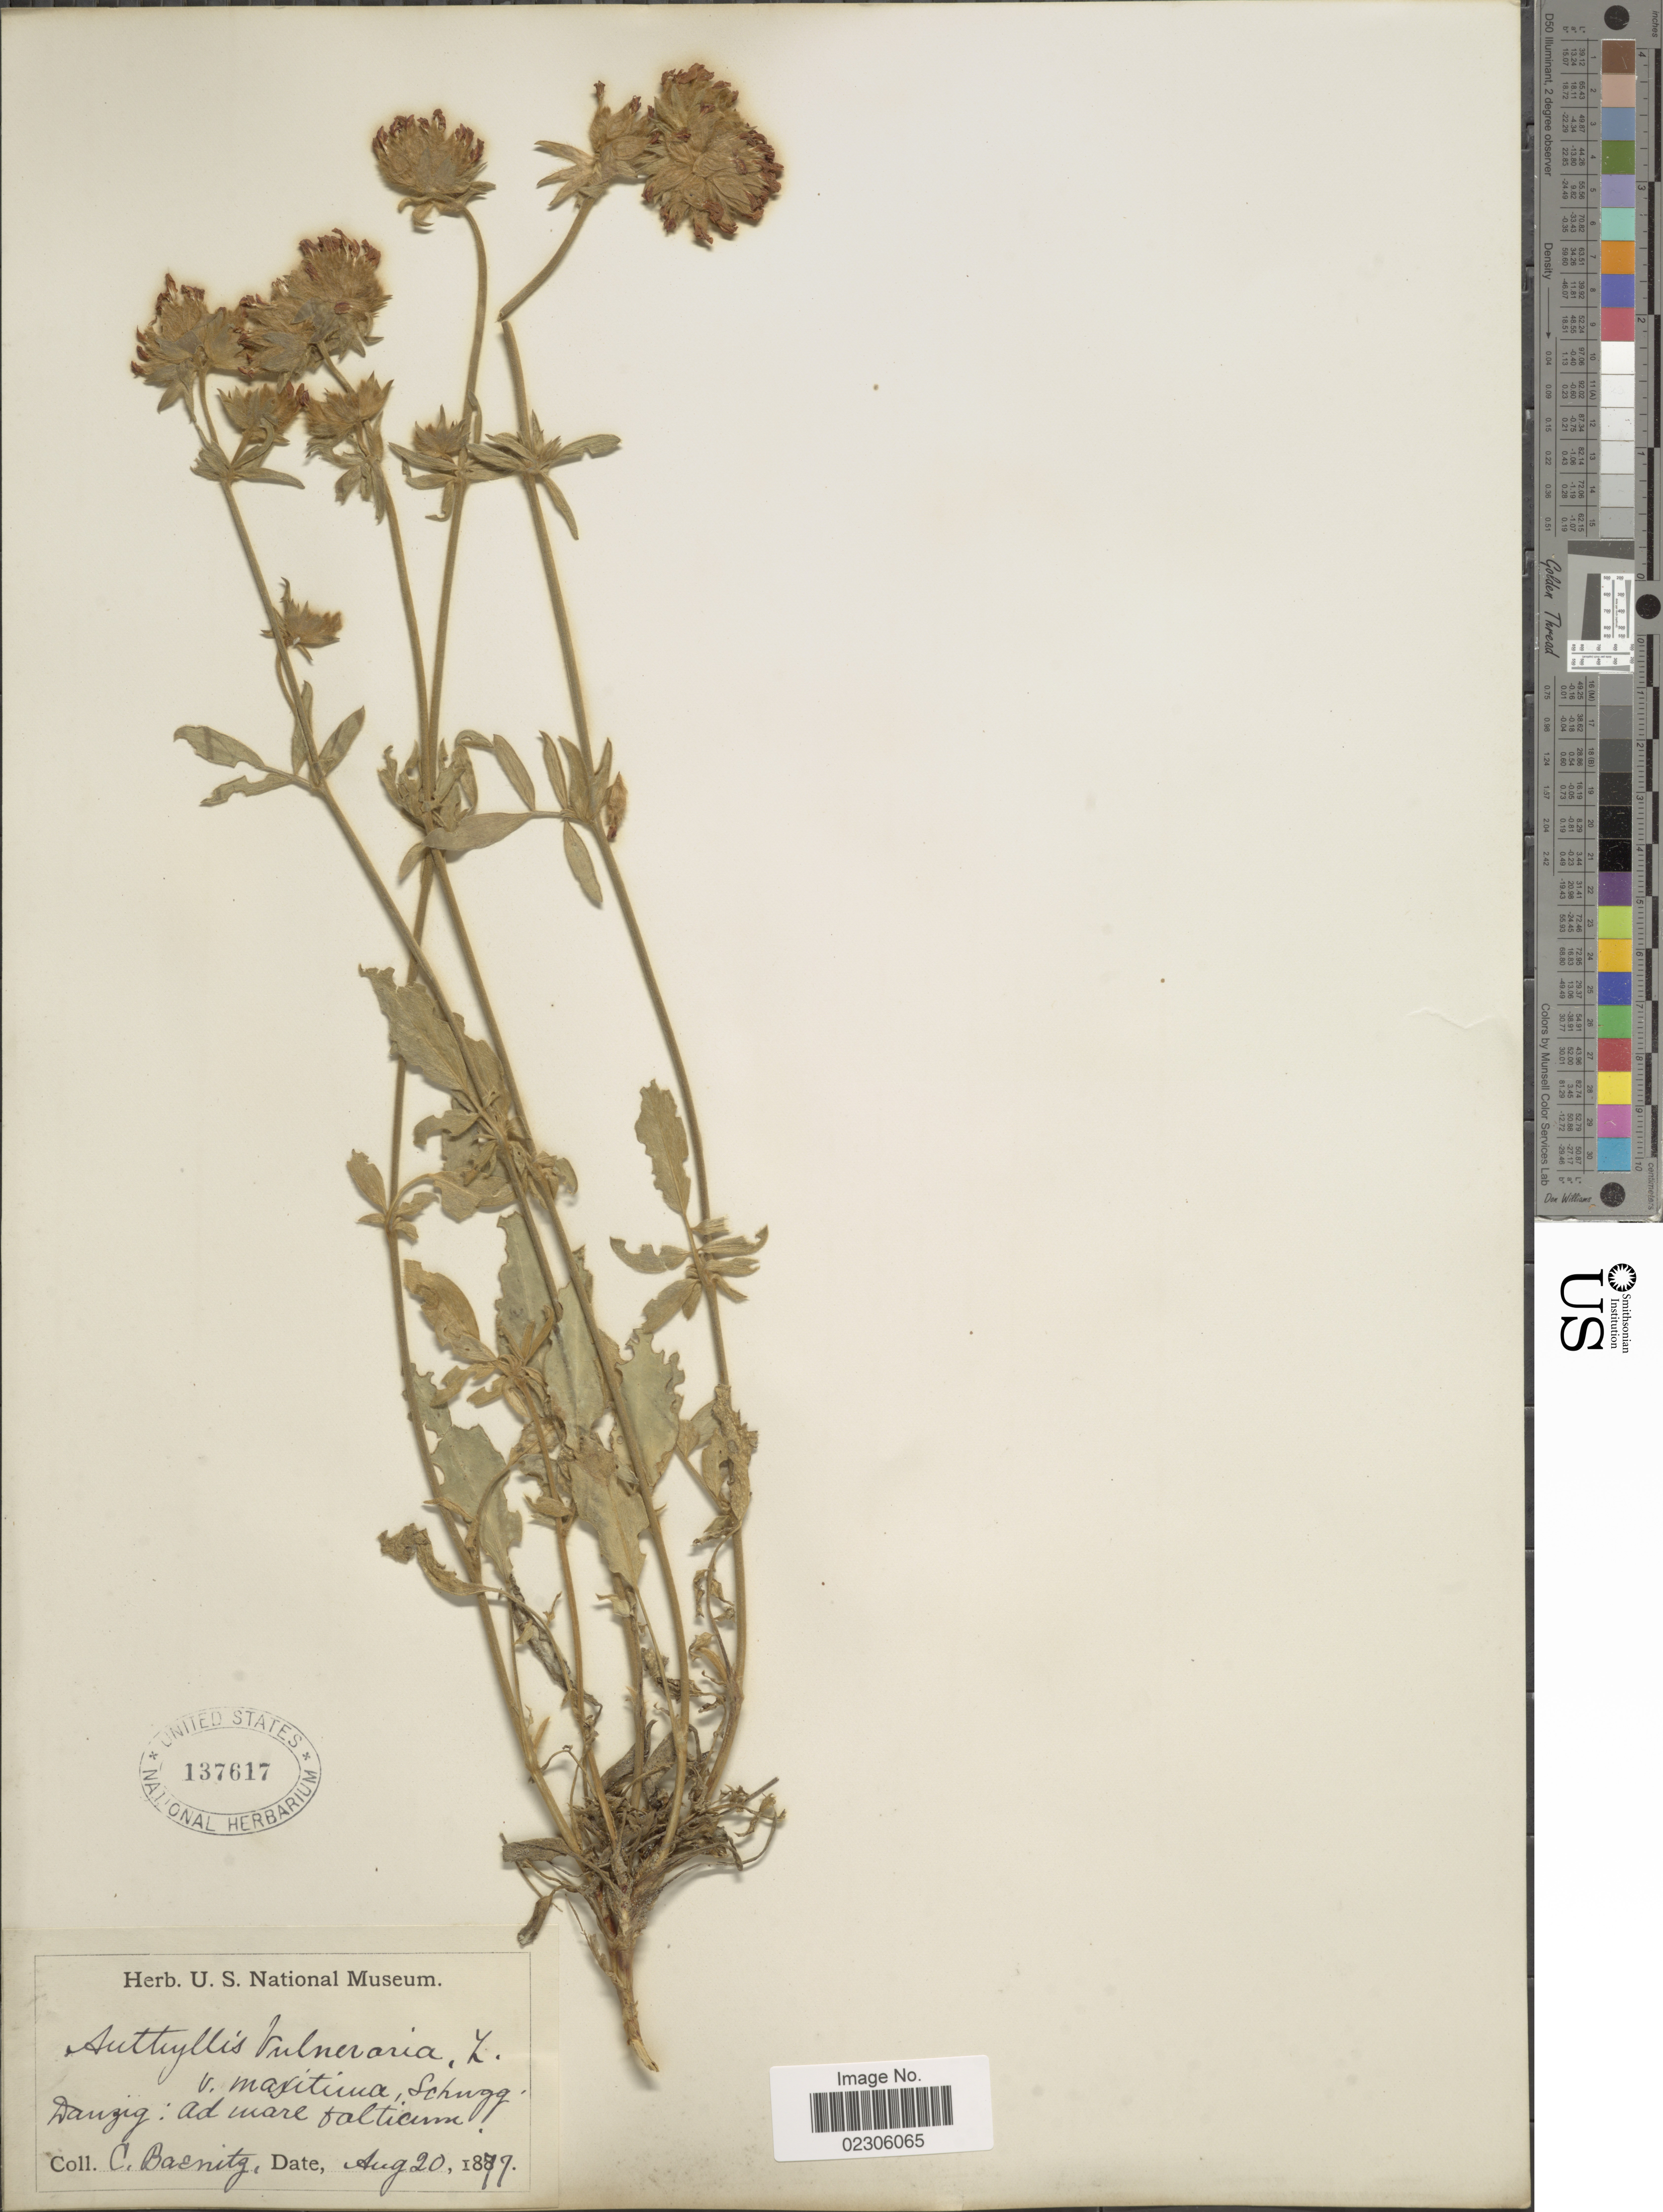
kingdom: Plantae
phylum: Tracheophyta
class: Magnoliopsida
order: Fabales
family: Fabaceae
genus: Anthyllis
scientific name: Anthyllis vulneraria subsp. maritima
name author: (Schweigg. ex Lange) Corb.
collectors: C. G. Baenitz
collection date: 1877-08-20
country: Poland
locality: Danzig, ad mare balticum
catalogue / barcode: US 137617